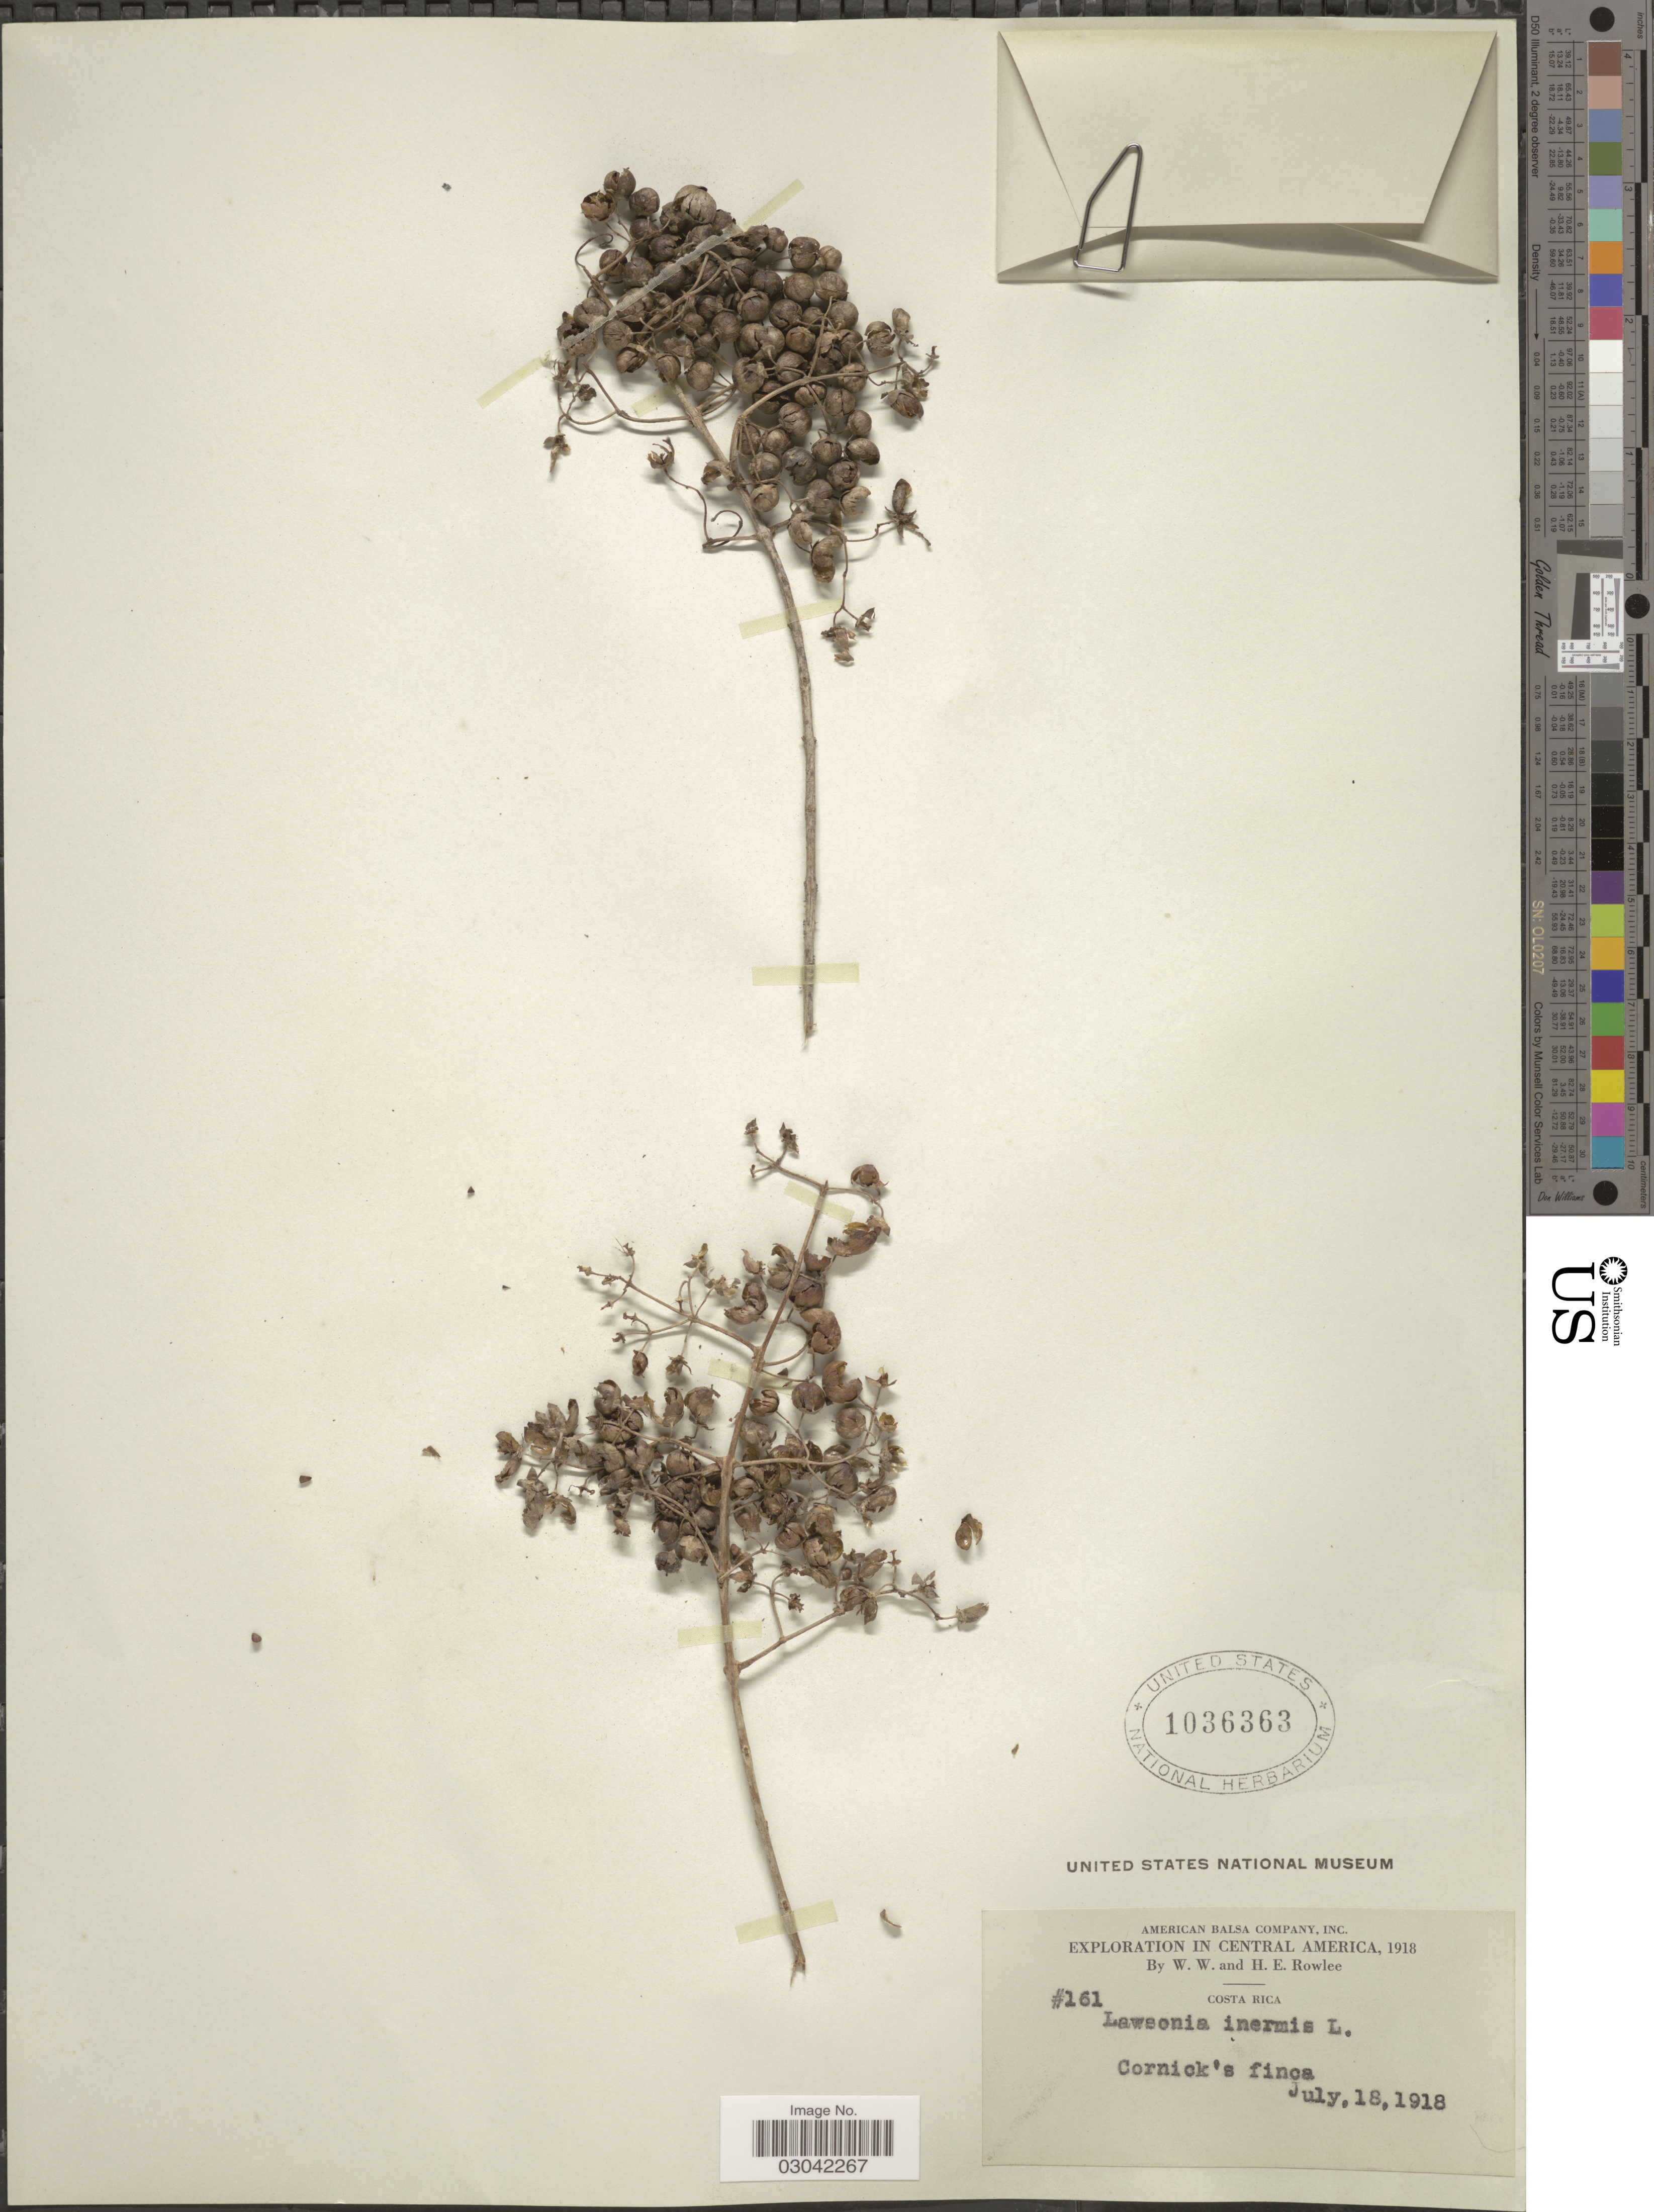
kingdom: Plantae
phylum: Tracheophyta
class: Magnoliopsida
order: Myrtales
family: Lythraceae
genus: Lawsonia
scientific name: Lawsonia inermis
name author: L.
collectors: W. W. Rowlee & H. E. Rowlee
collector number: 161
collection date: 1918-07-18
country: Costa Rica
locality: Cornick's Finca.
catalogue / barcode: US 1036363